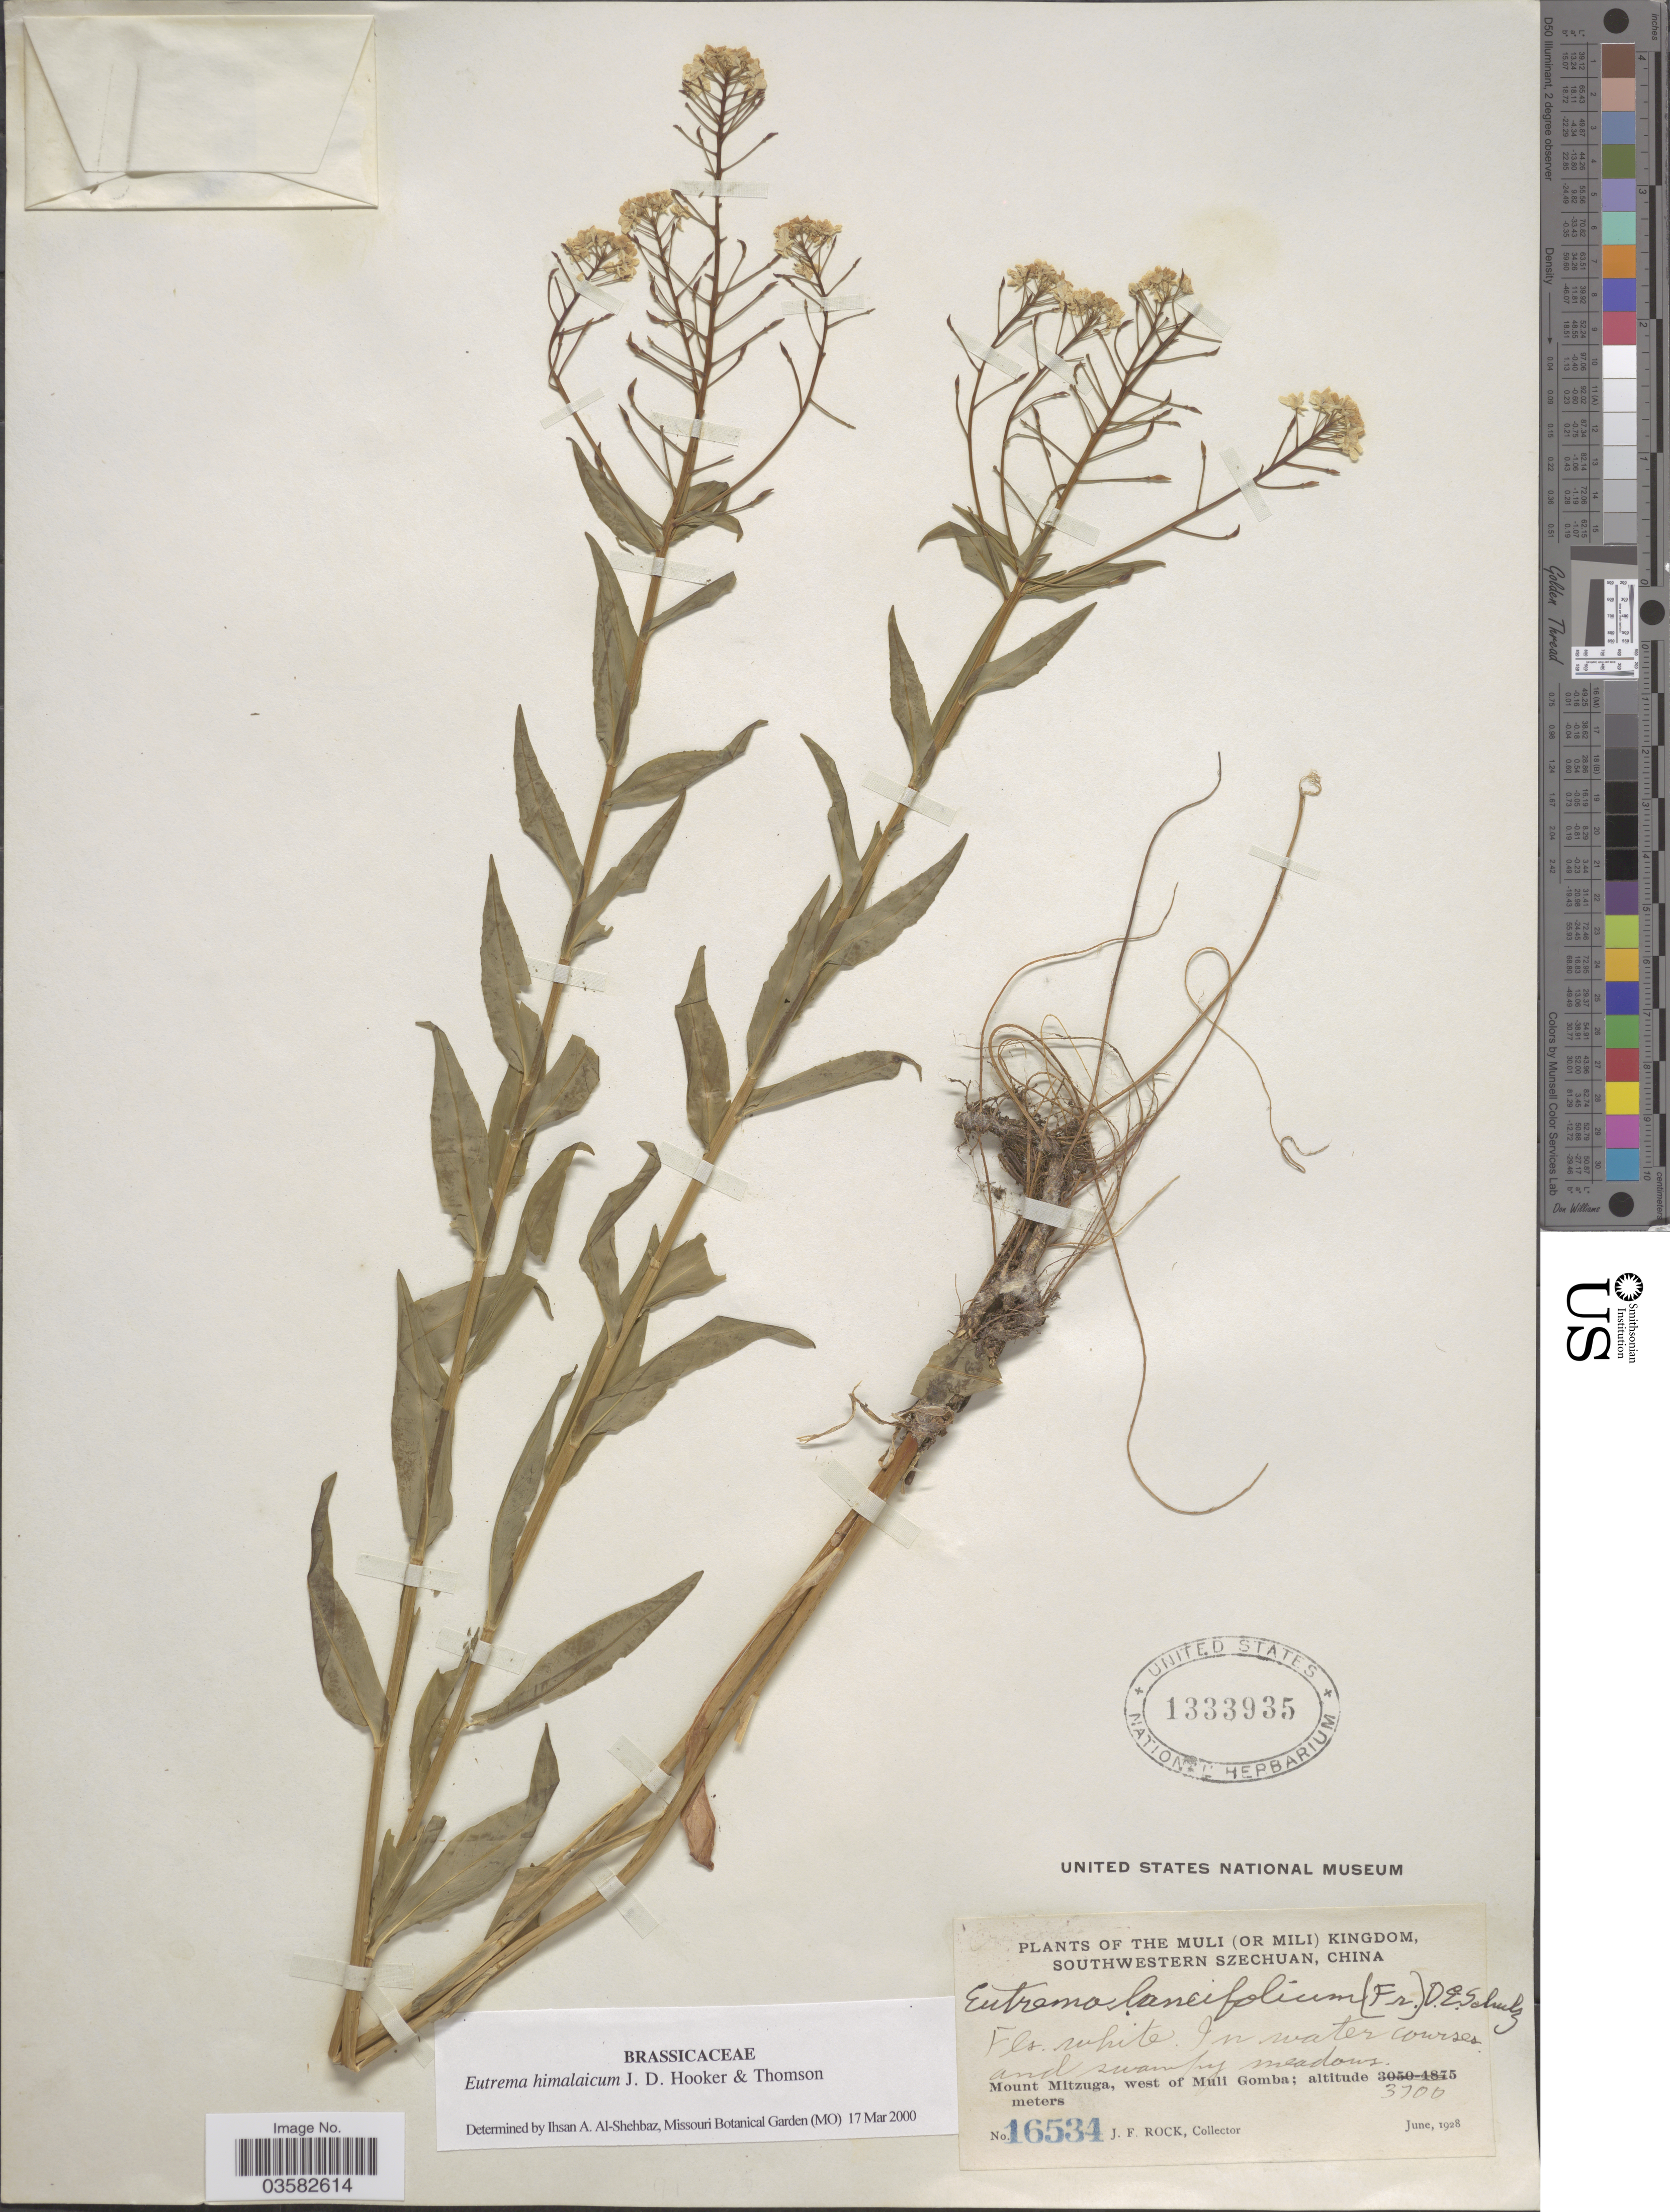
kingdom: Plantae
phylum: Tracheophyta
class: Magnoliopsida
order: Brassicales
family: Brassicaceae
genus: Eutrema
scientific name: Eutrema himalaicum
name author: Hook. f. & Thomson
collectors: J. Rock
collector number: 16534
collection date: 1928-06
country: China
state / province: Sichuan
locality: The Muli (or Mili) Kingdom, Southwestern Szechuan. Mount Mitzuga, west of Muli Gomba.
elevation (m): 3700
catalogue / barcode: US 1333935